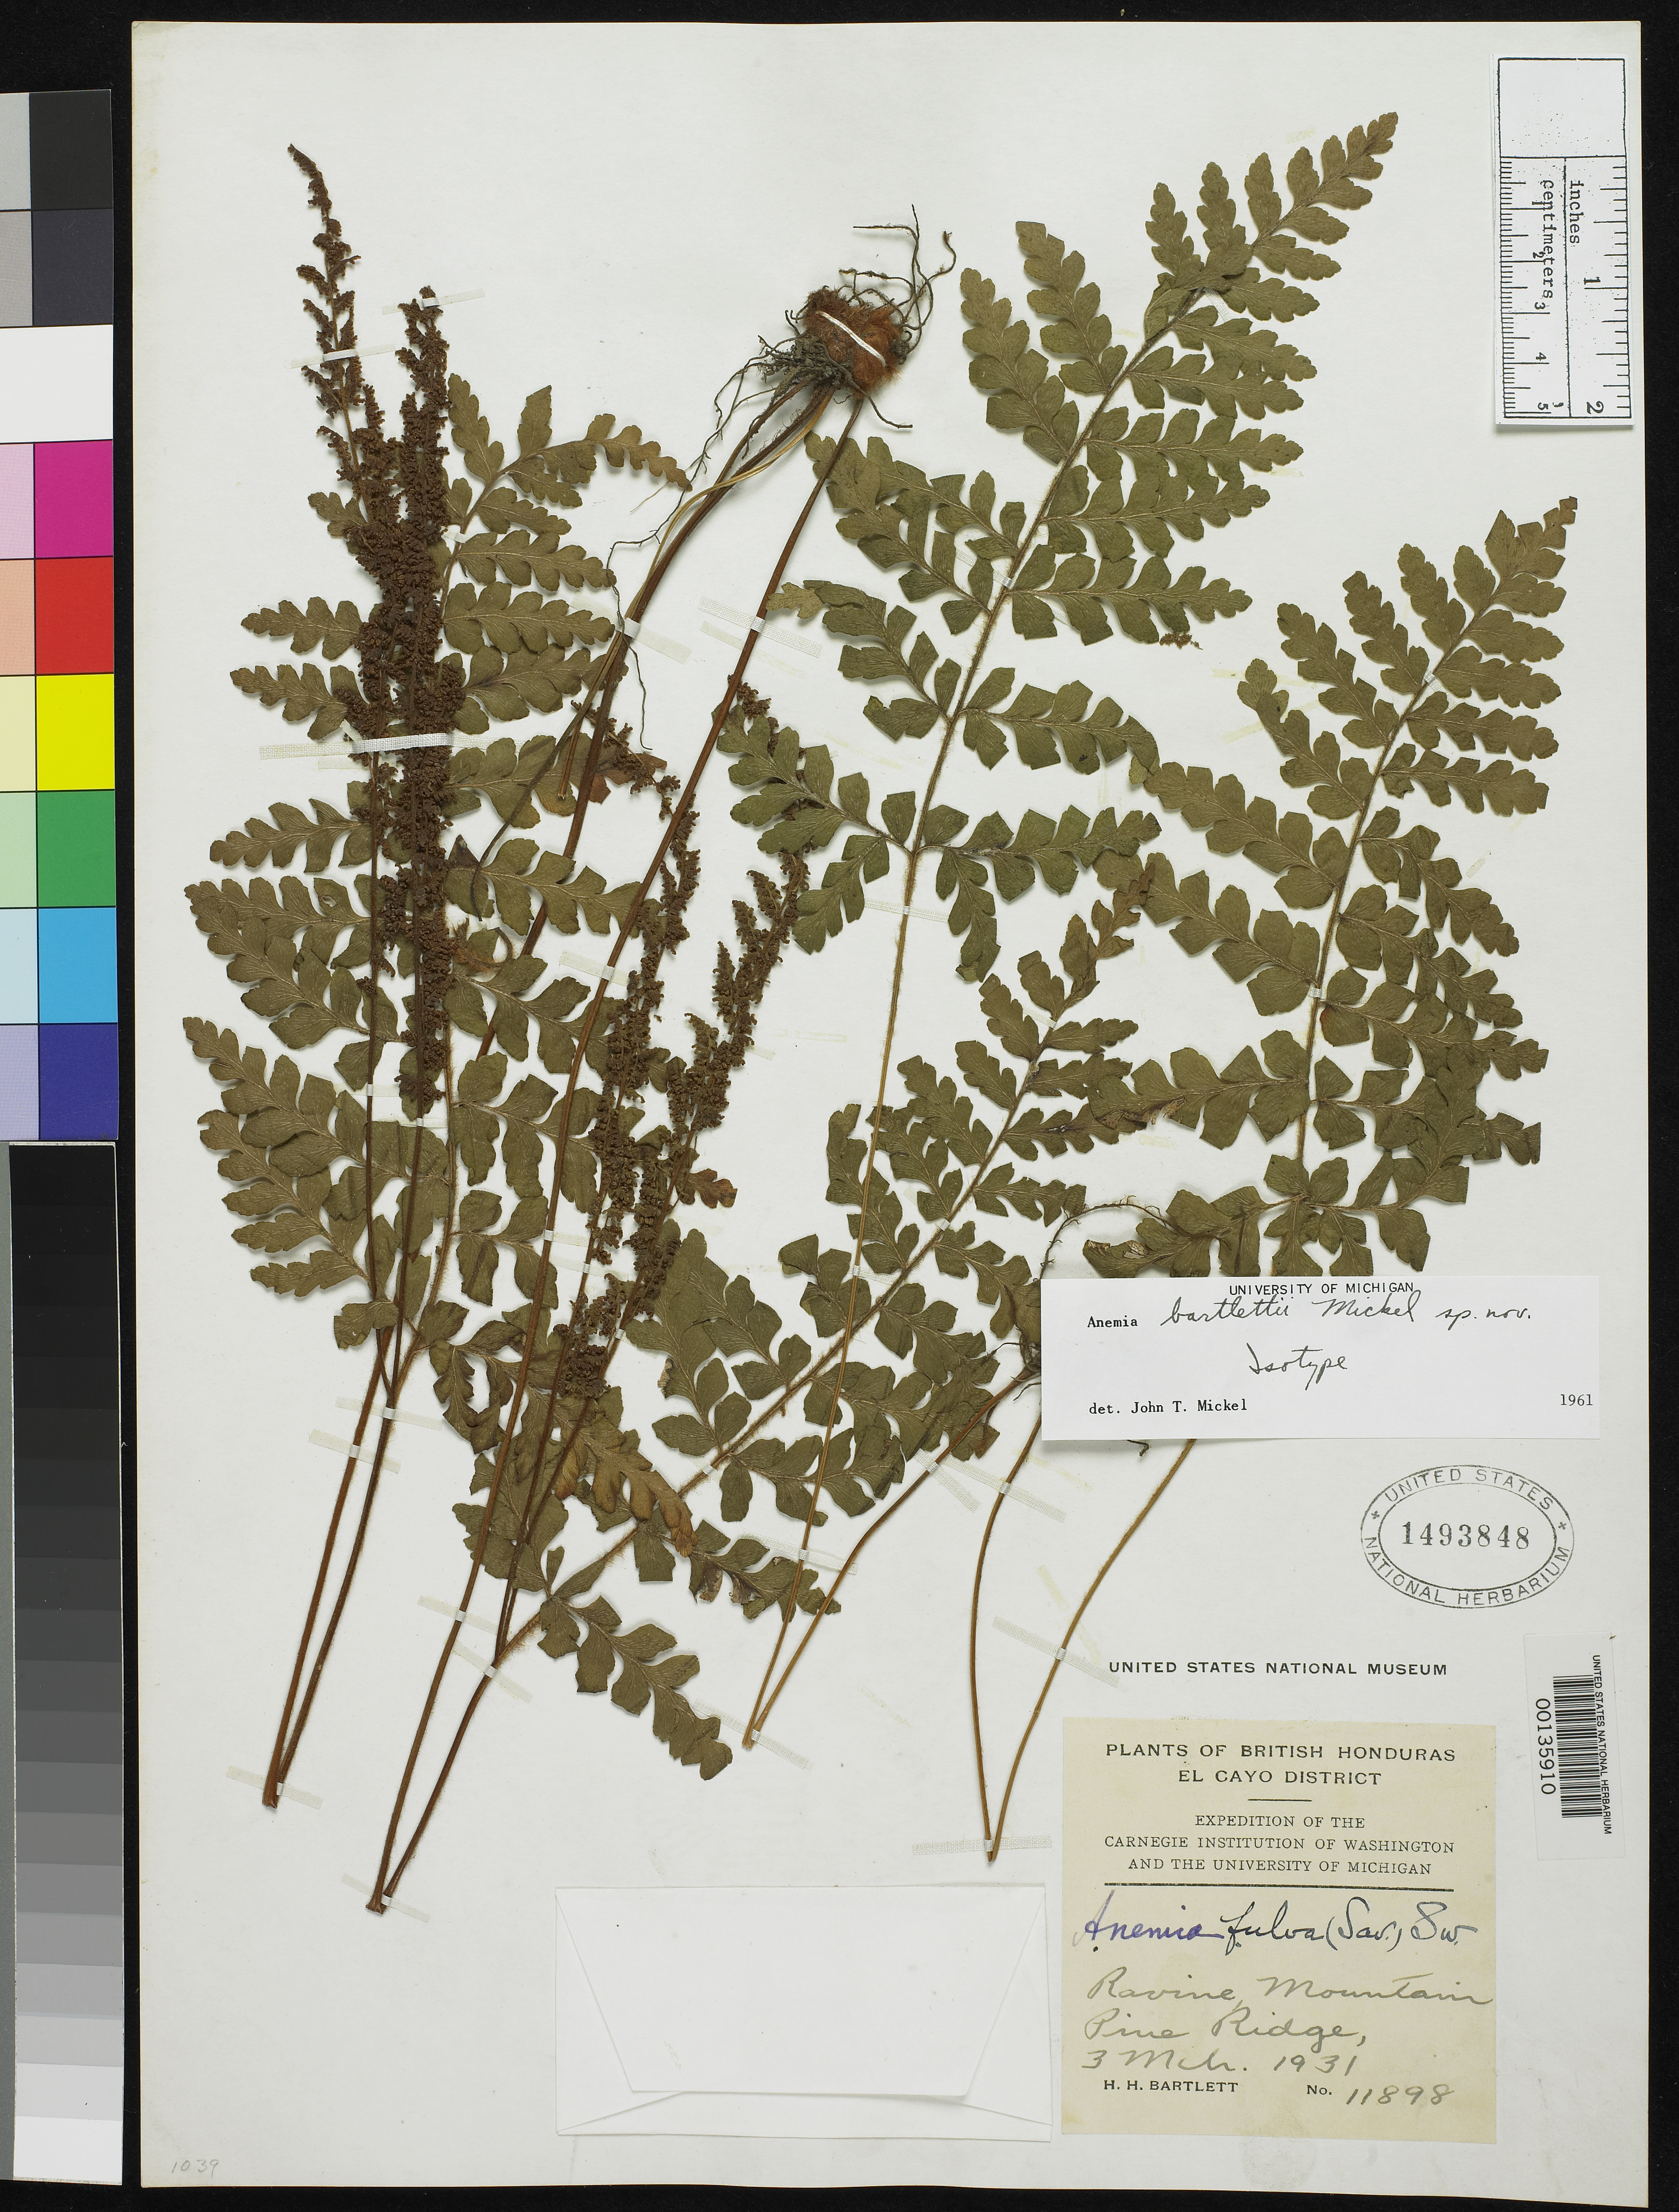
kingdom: Plantae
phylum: Tracheophyta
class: Polypodiopsida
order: Schizaeales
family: Anemiaceae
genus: Anemia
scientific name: Anemia bartlettii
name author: Mickel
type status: Isotype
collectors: H. H. Bartlett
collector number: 11898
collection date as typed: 03 Mar 1931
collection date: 1931-03-03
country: Belize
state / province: Cayo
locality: Ravine Mt., Pine Ridge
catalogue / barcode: US 1493848